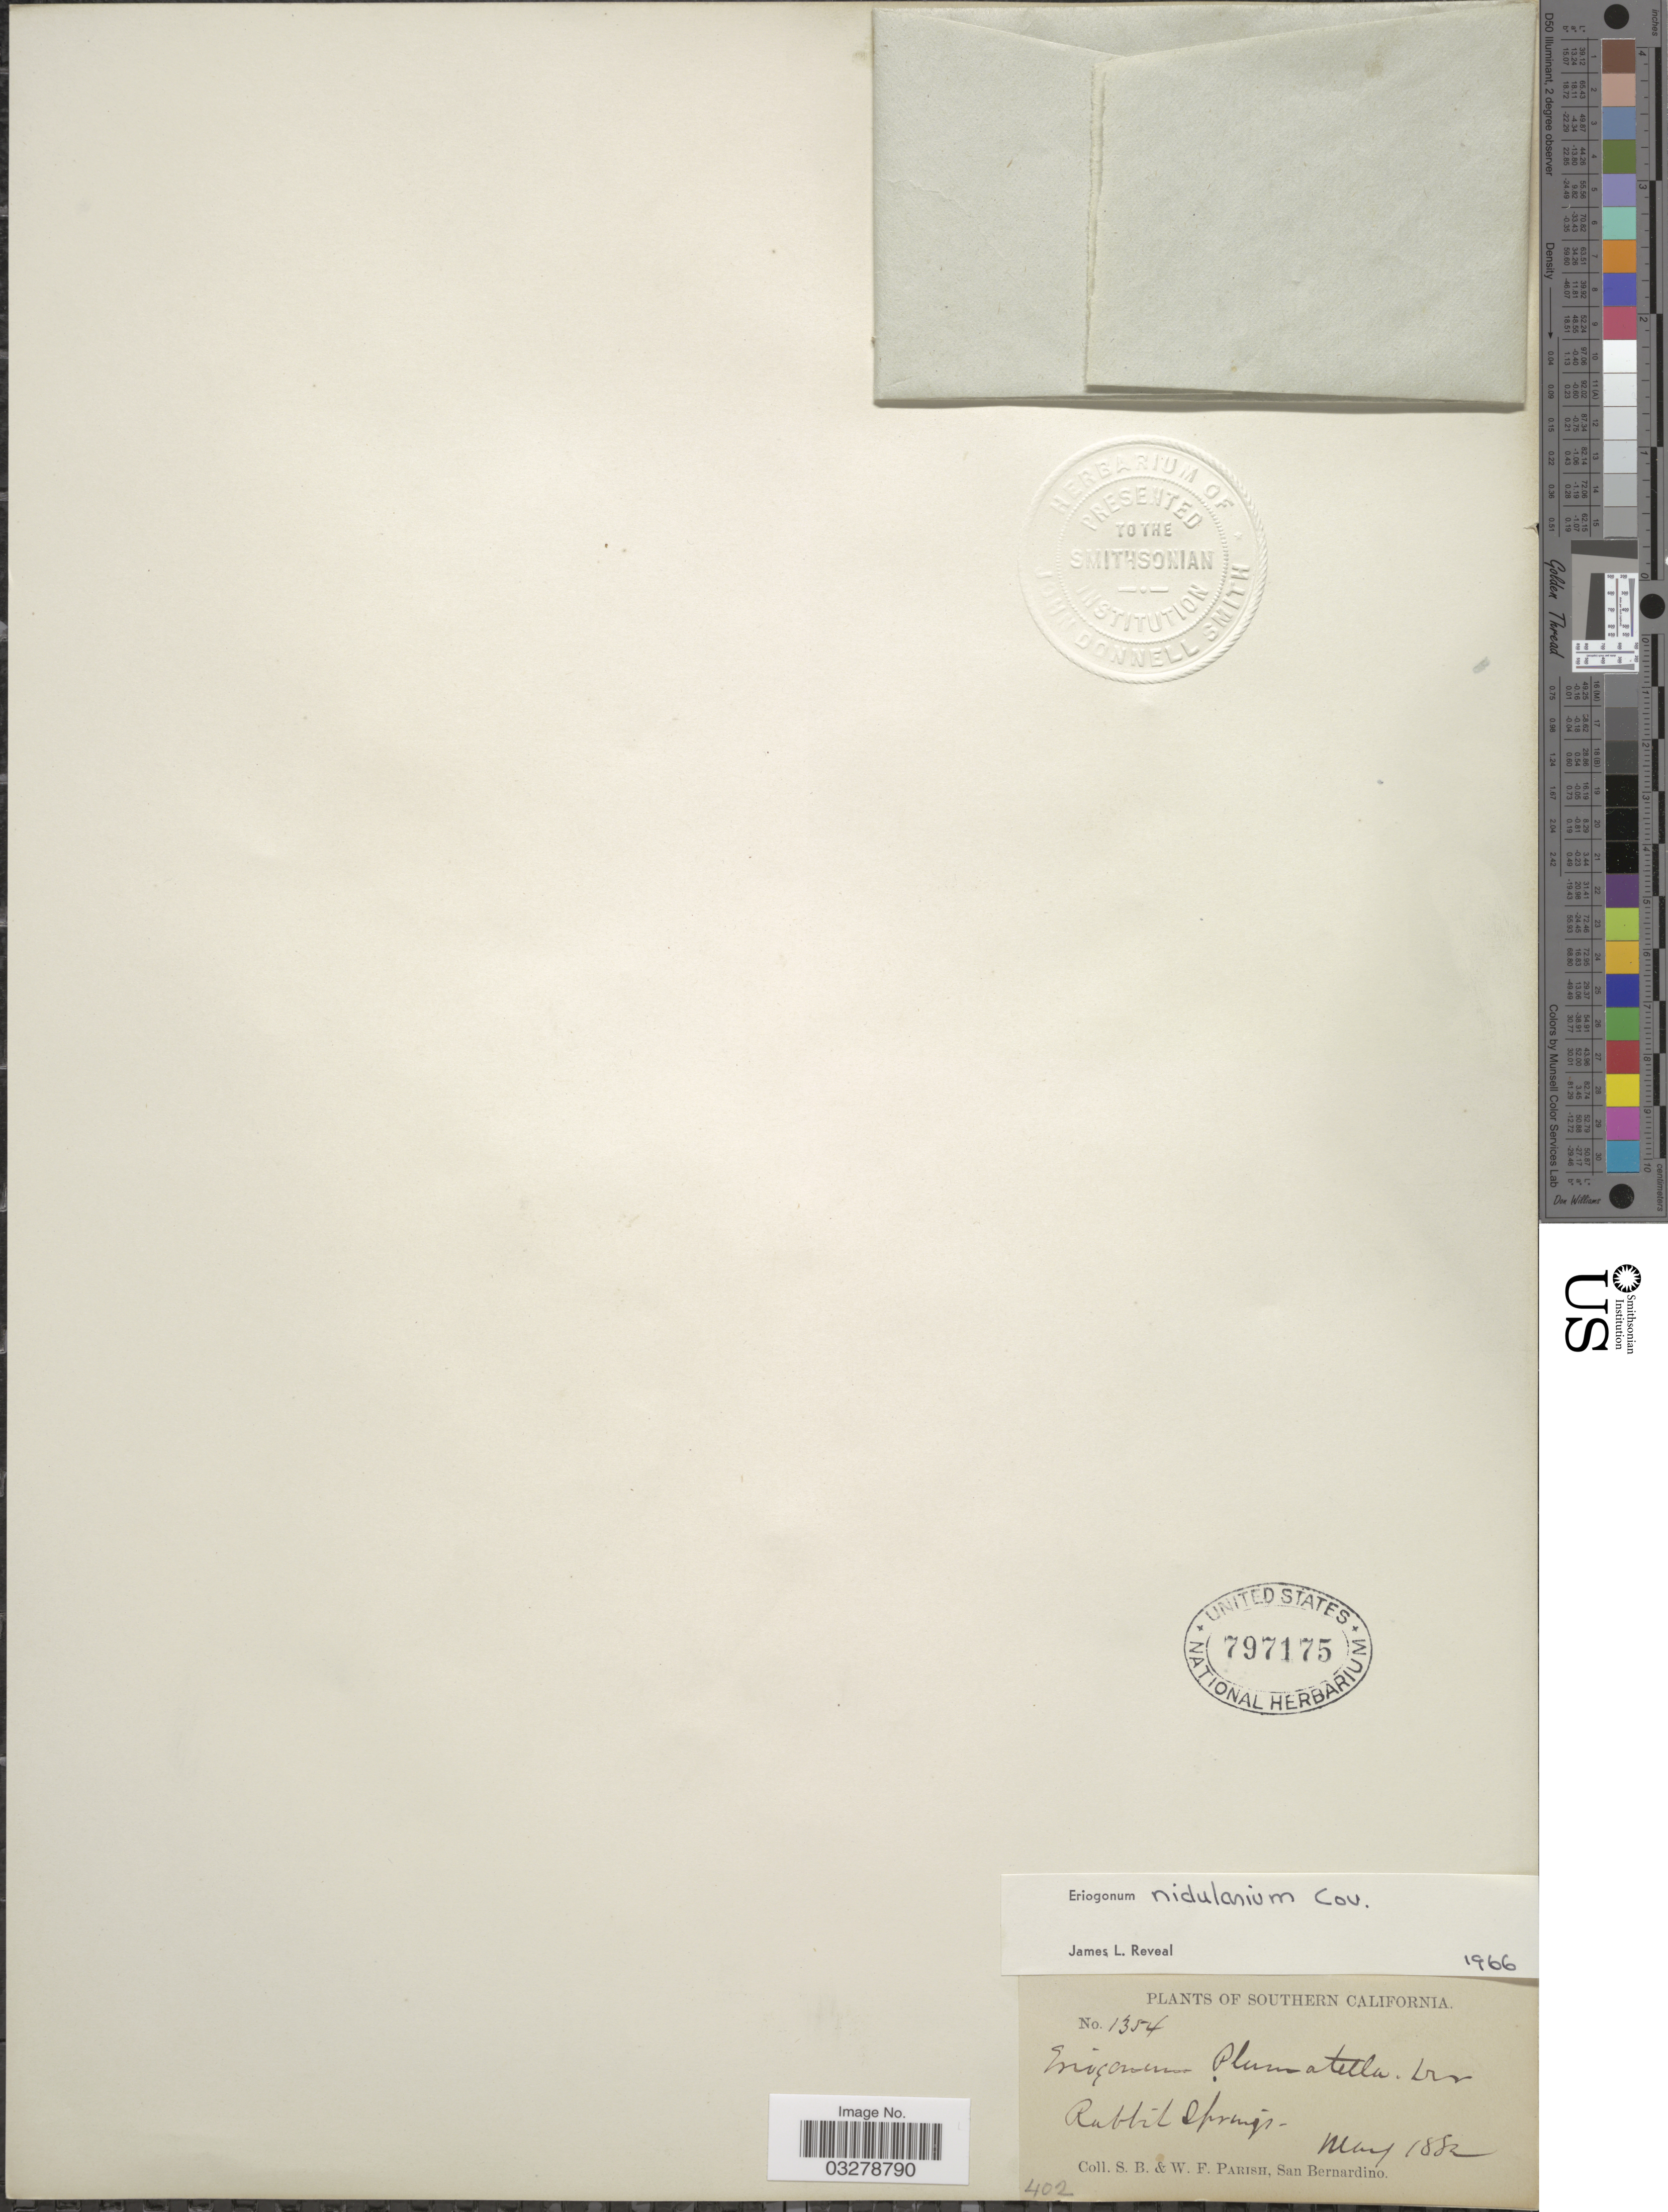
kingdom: Plantae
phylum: Tracheophyta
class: Magnoliopsida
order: Caryophyllales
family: Polygonaceae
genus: Eriogonum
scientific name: Eriogonum nidularium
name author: Coville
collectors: S. B. Parish & W. F. Parish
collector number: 1354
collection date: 1882-05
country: United States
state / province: California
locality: Southern California. Rabbit Springs.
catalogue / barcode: US 797175